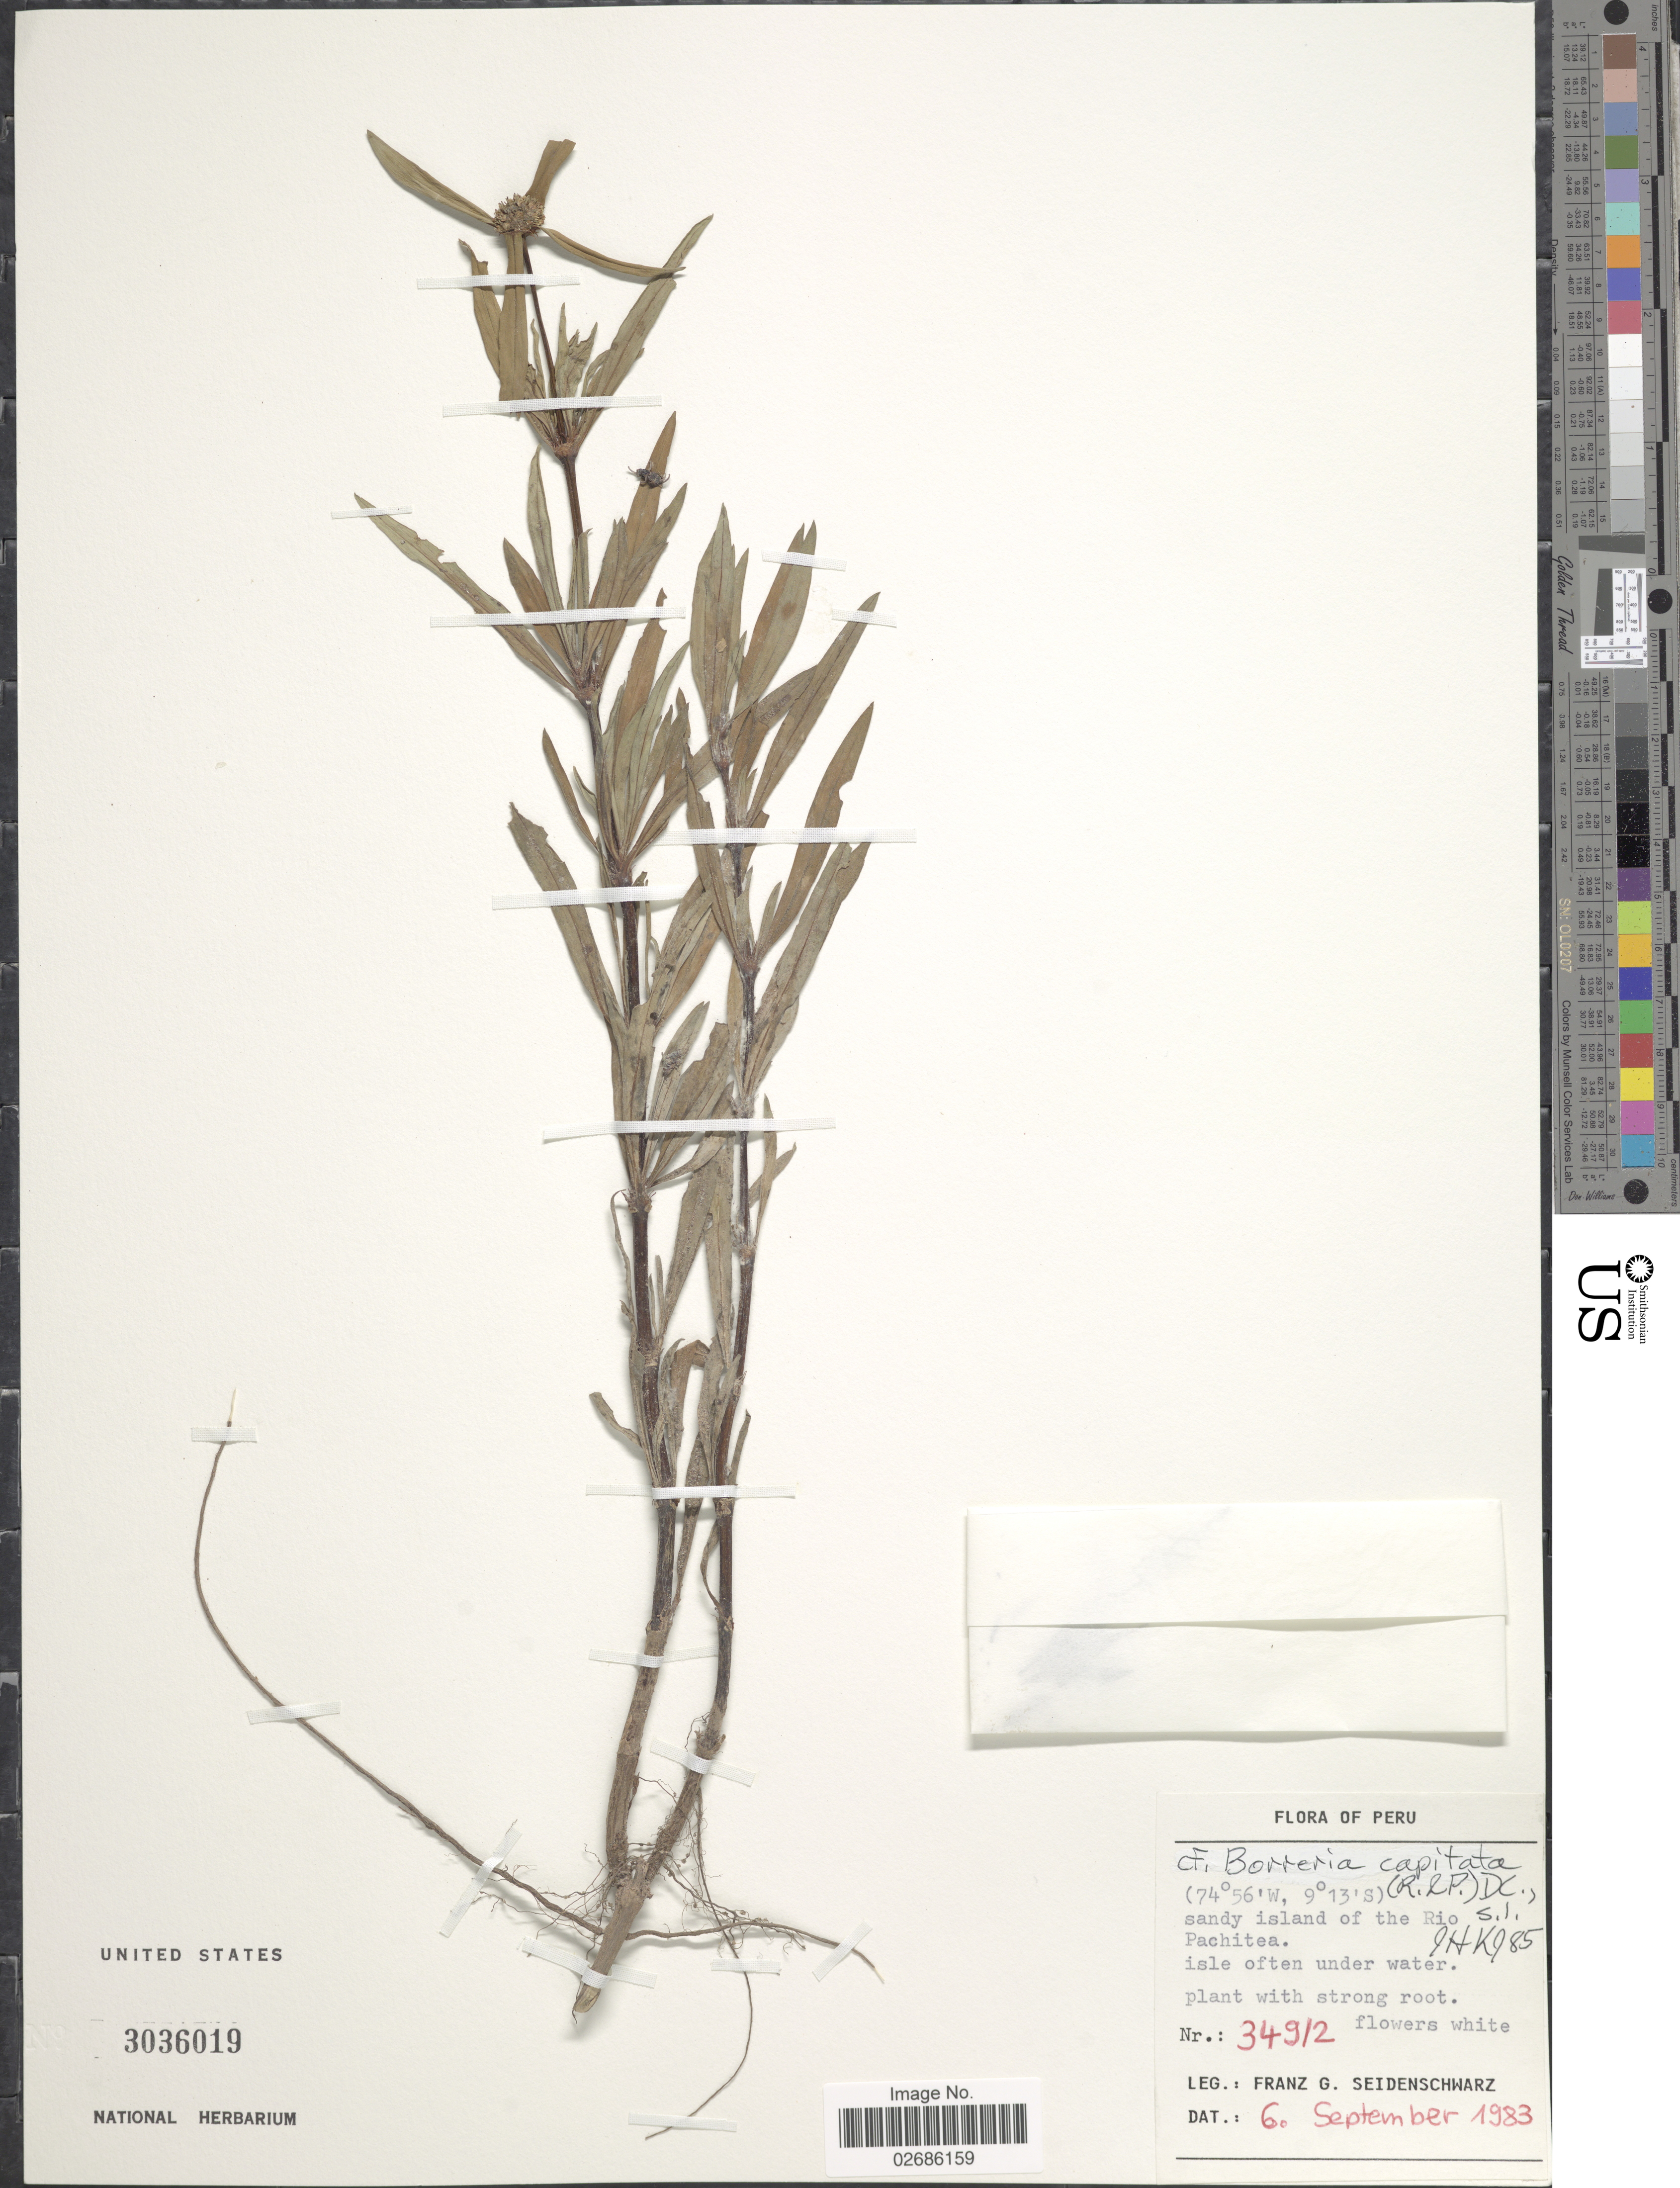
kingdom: Plantae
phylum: Tracheophyta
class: Magnoliopsida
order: Gentianales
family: Rubiaceae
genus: Borreria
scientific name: Borreria capitata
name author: (Ruiz & Pav.) DC.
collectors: F. Seidenschwarz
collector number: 34912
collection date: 1983-09-06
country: Peru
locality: Sandy island of the Rio Pachitea.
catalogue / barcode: US 3036019